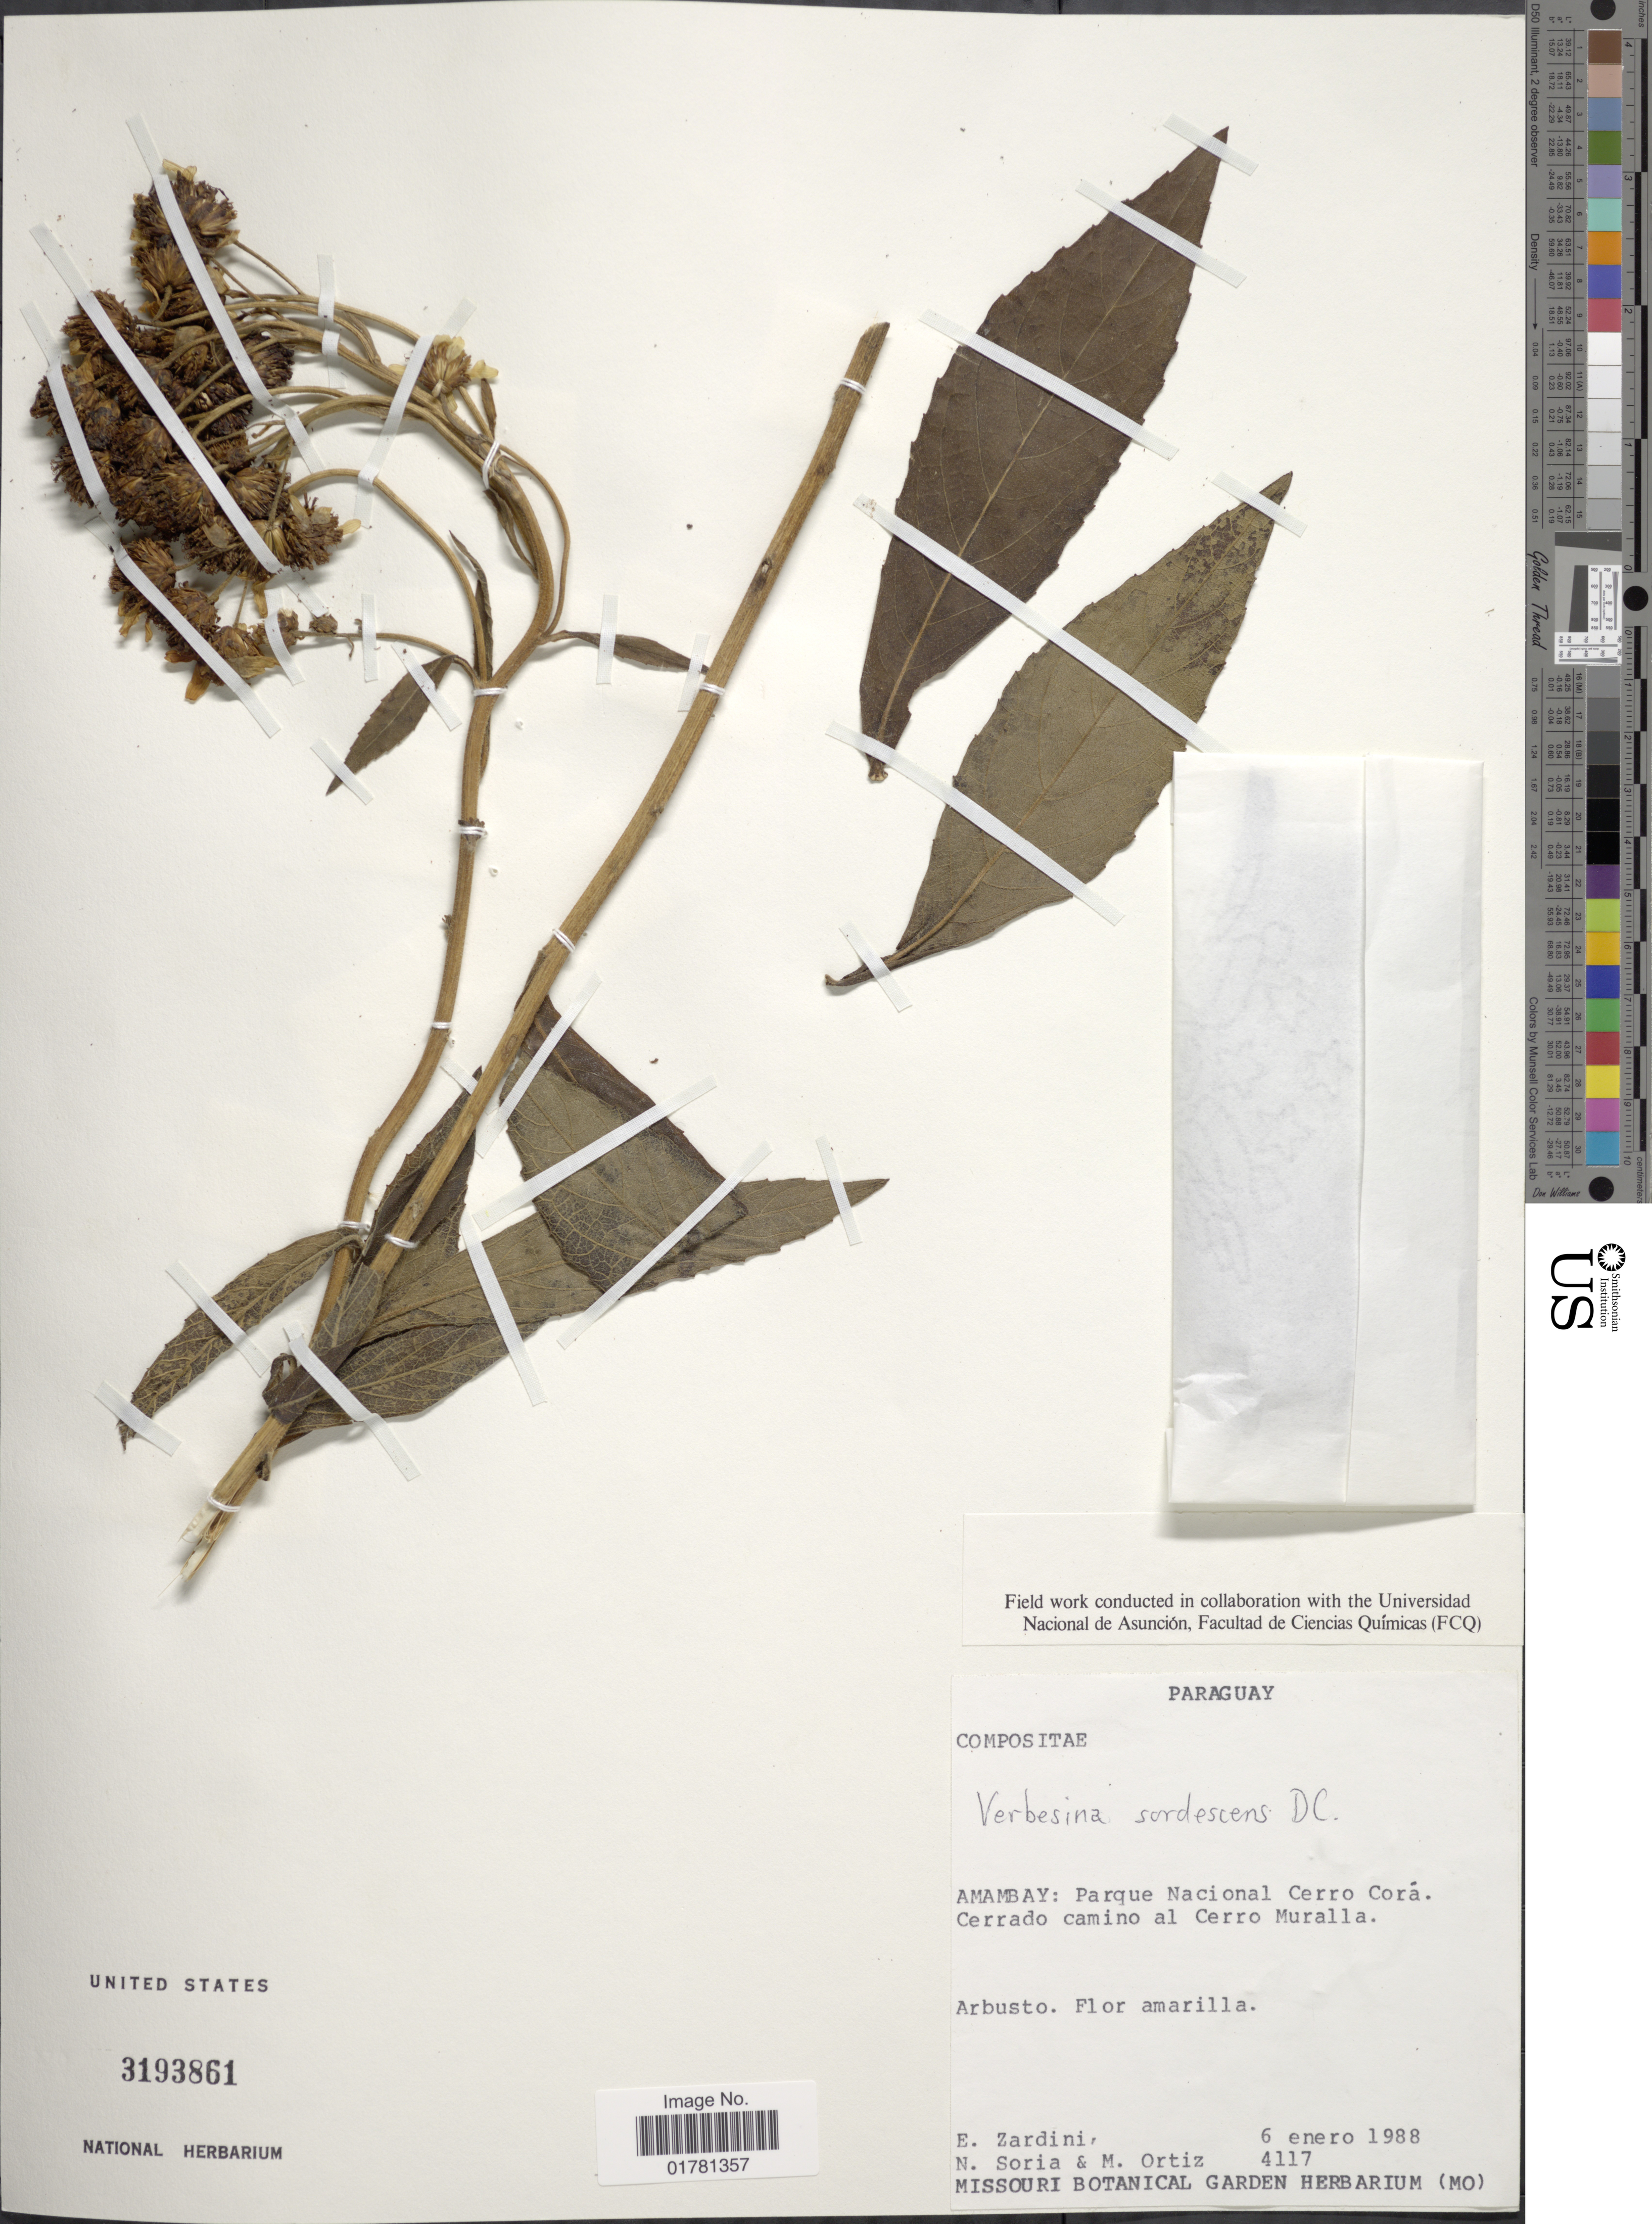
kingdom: Plantae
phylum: Tracheophyta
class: Magnoliopsida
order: Asterales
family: Asteraceae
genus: Verbesina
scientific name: Verbesina sordescens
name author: DC.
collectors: E. M. Zardini, N. Soria & M. Ortíz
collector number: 4117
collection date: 1988-01-06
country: Paraguay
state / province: Amambay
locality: Parque Nacional Cerro Corá. Cerrado camino al Cerro Muralla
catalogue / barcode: US 3193861